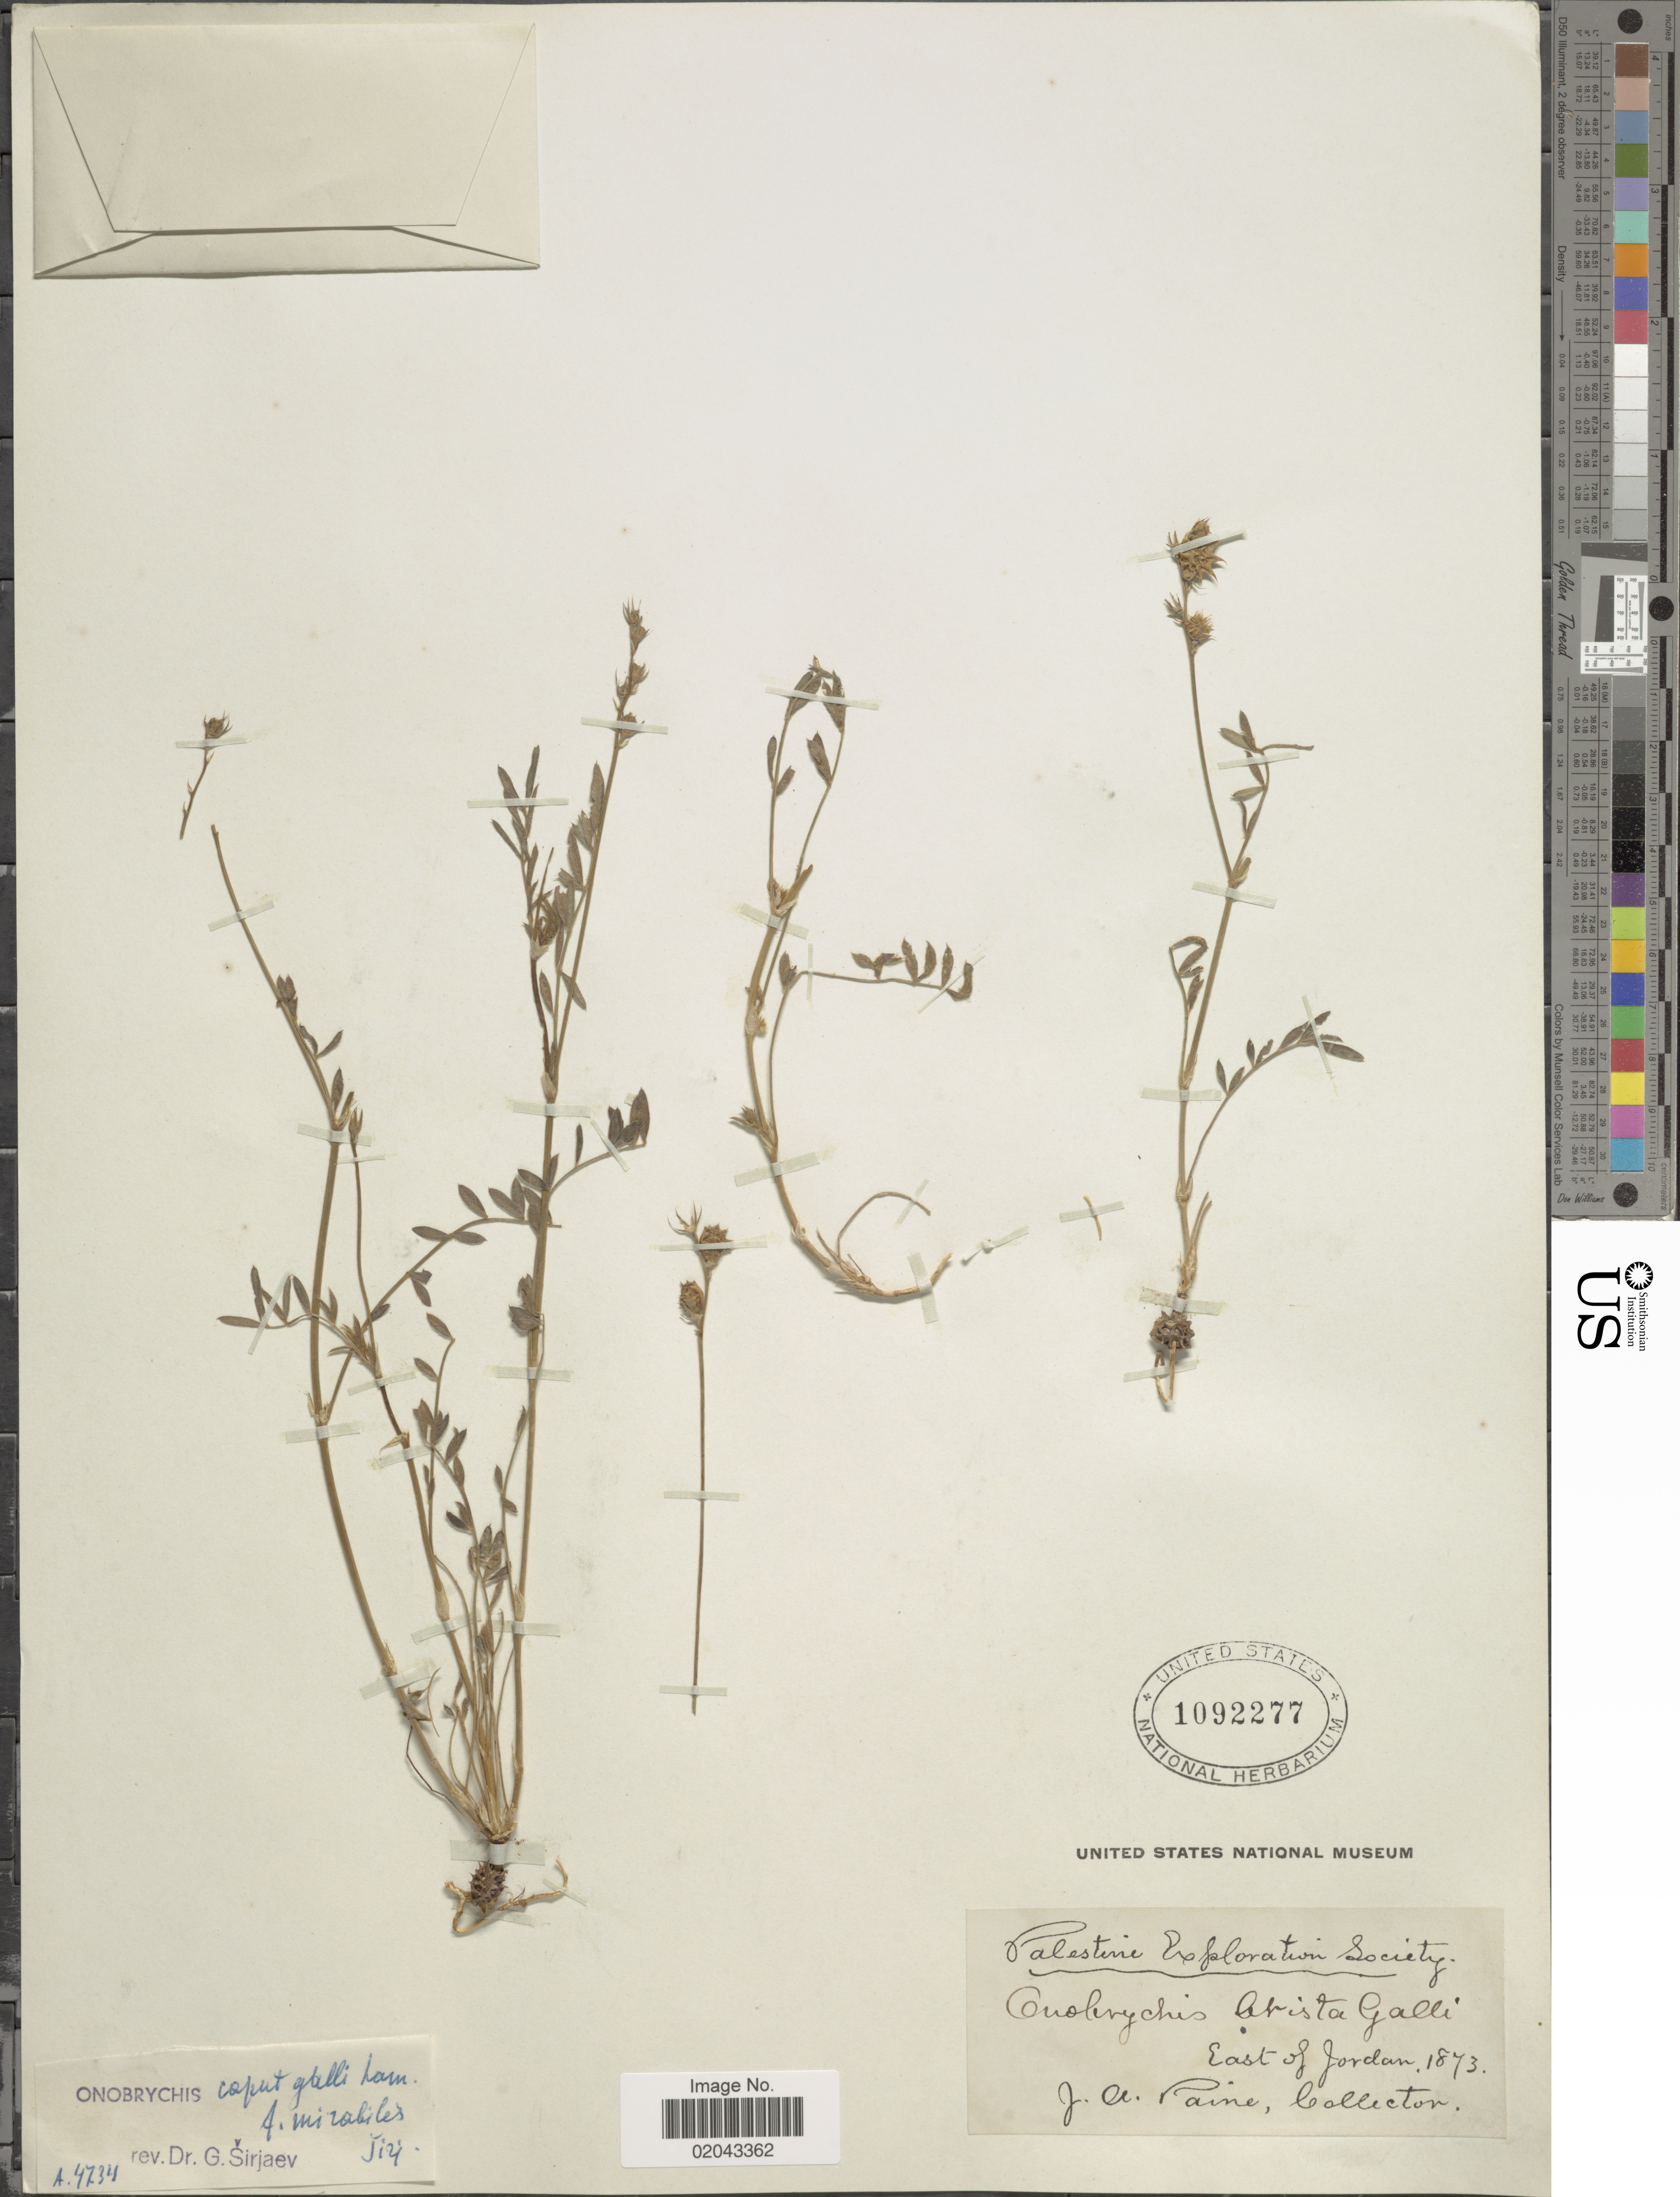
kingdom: Plantae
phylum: Tracheophyta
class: Magnoliopsida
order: Fabales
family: Fabaceae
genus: Onobrychis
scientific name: Onobrychis caput-galli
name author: (L.) Lam.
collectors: J. A. Paine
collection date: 1873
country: Jordan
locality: East of Jordan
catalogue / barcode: US 1092277